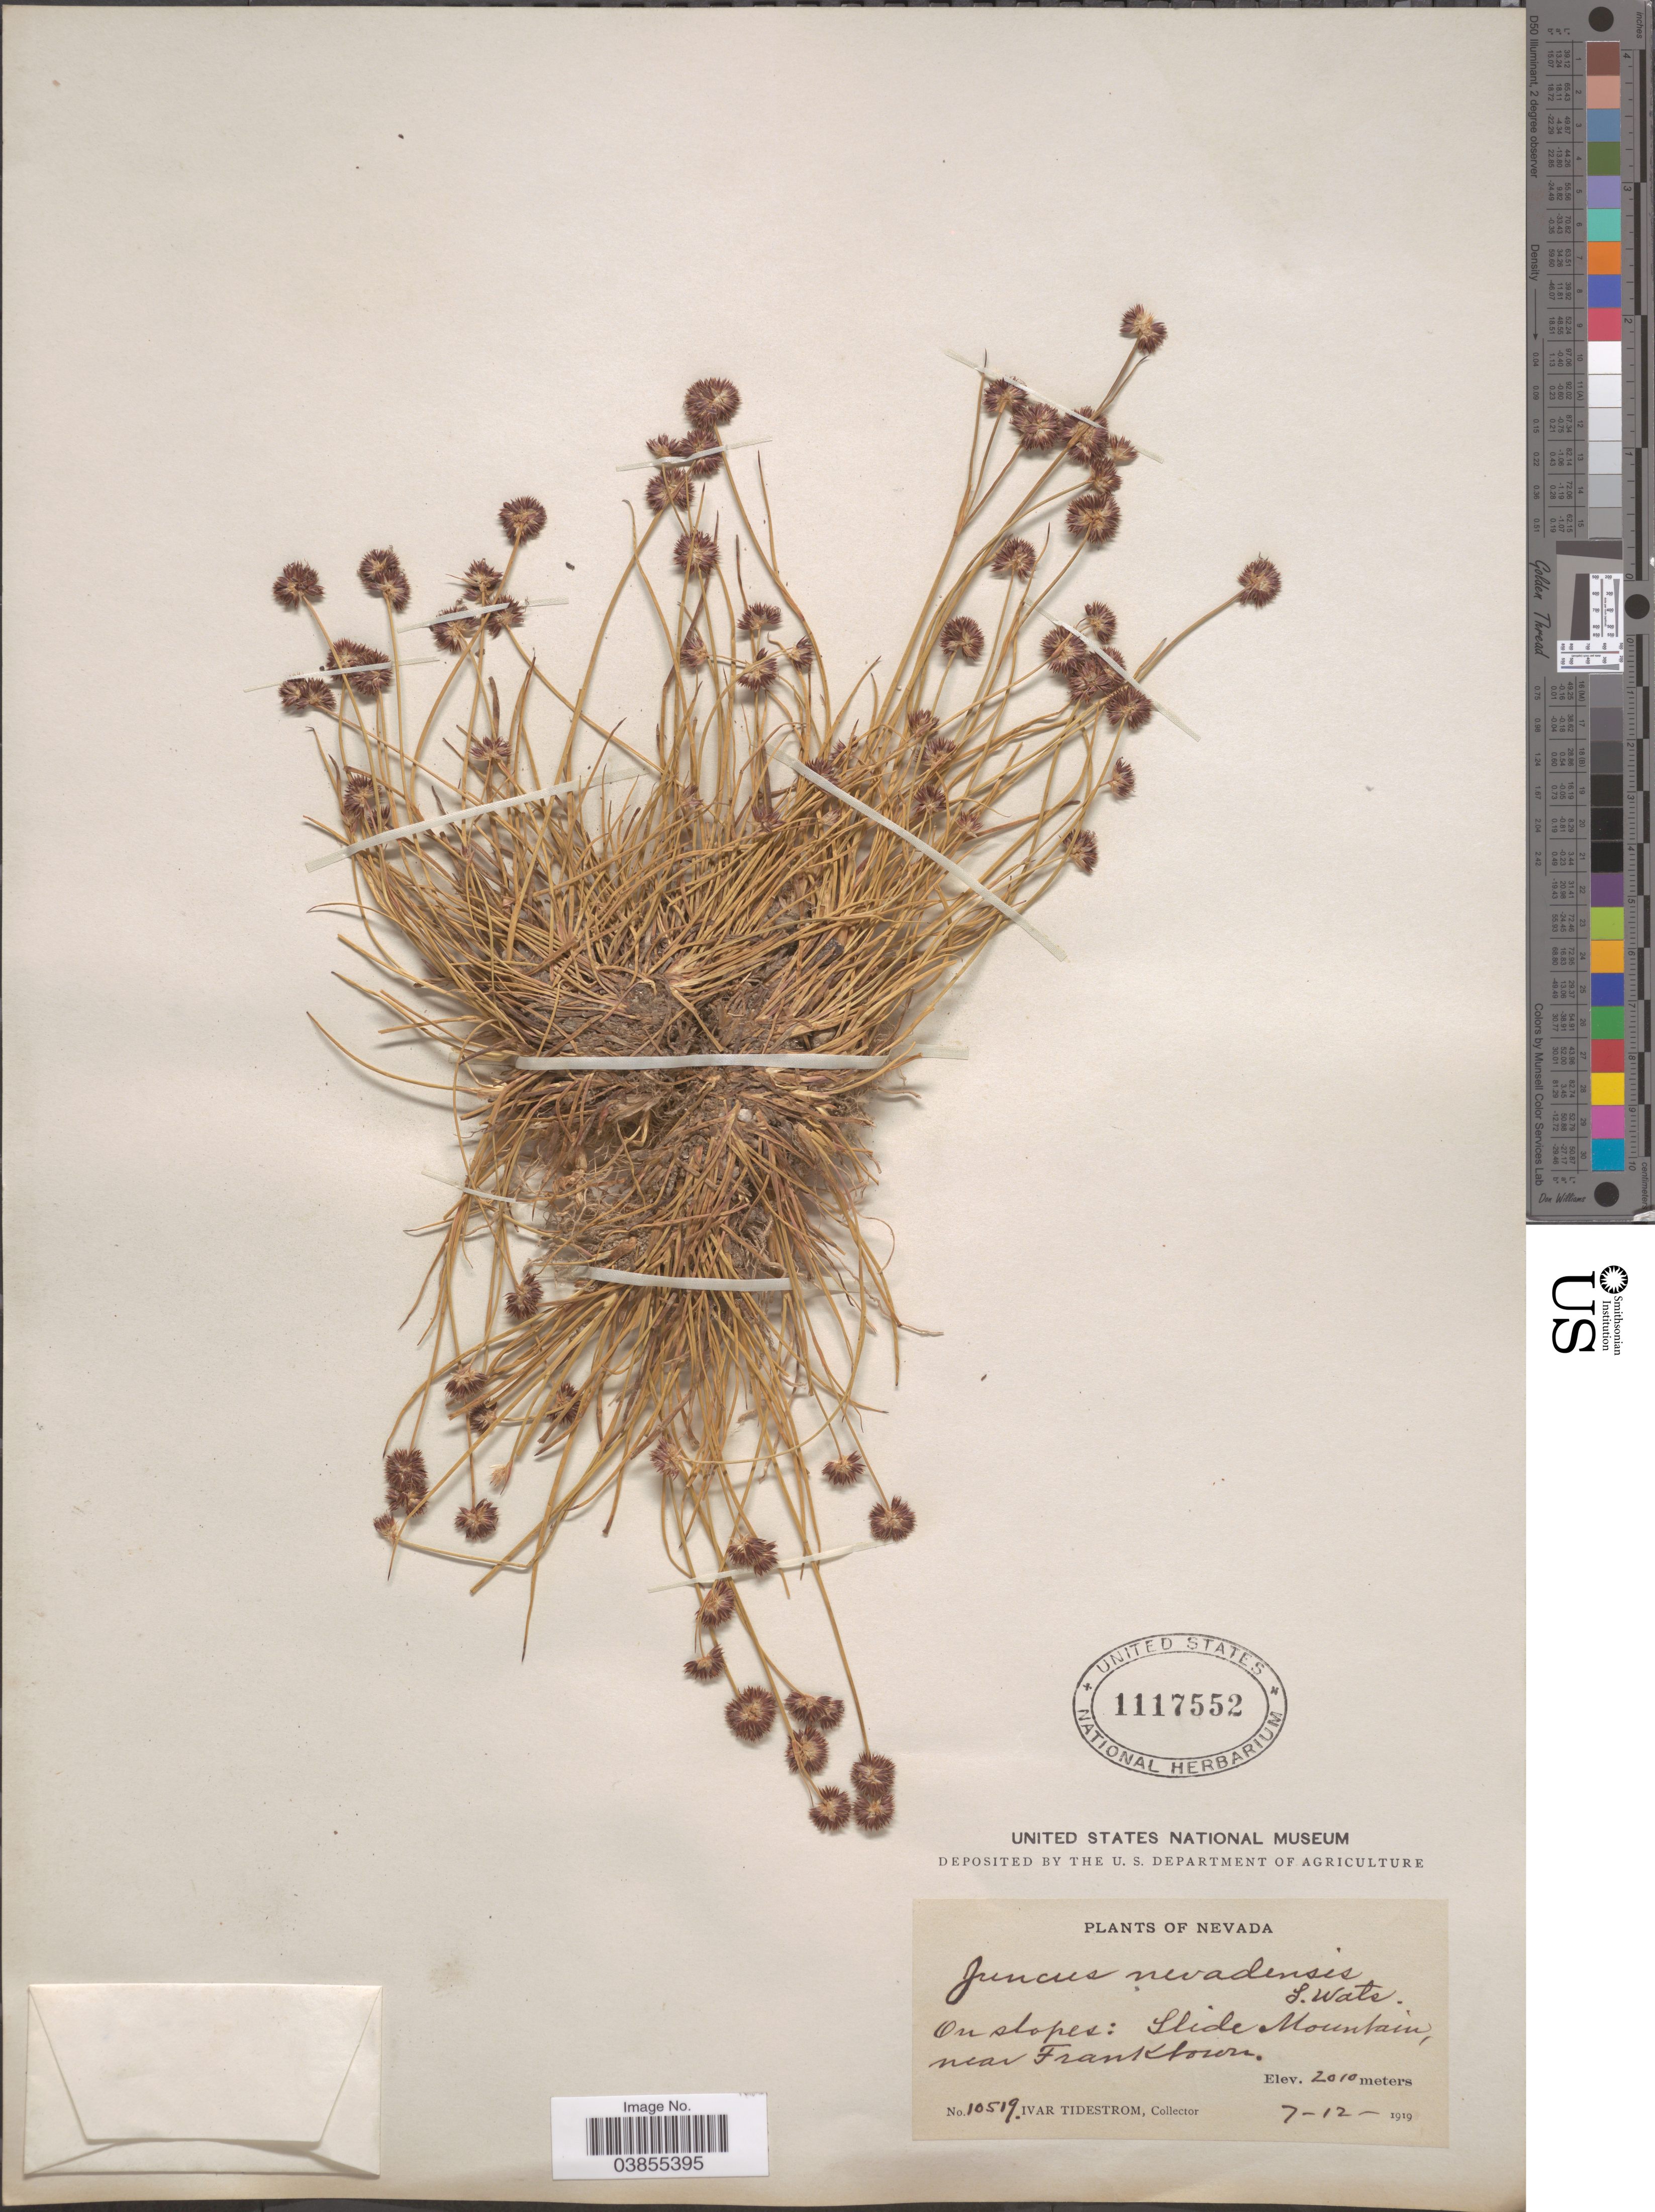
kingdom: Plantae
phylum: Tracheophyta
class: Liliopsida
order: Poales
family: Juncaceae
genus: Juncus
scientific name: Juncus nevadensis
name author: S. Watson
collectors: I. F. Tidestrom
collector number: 10519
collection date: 1919-07-12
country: United States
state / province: Nevada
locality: On slopes: Slide Mountain near Franktown.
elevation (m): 2010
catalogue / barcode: US 1117552